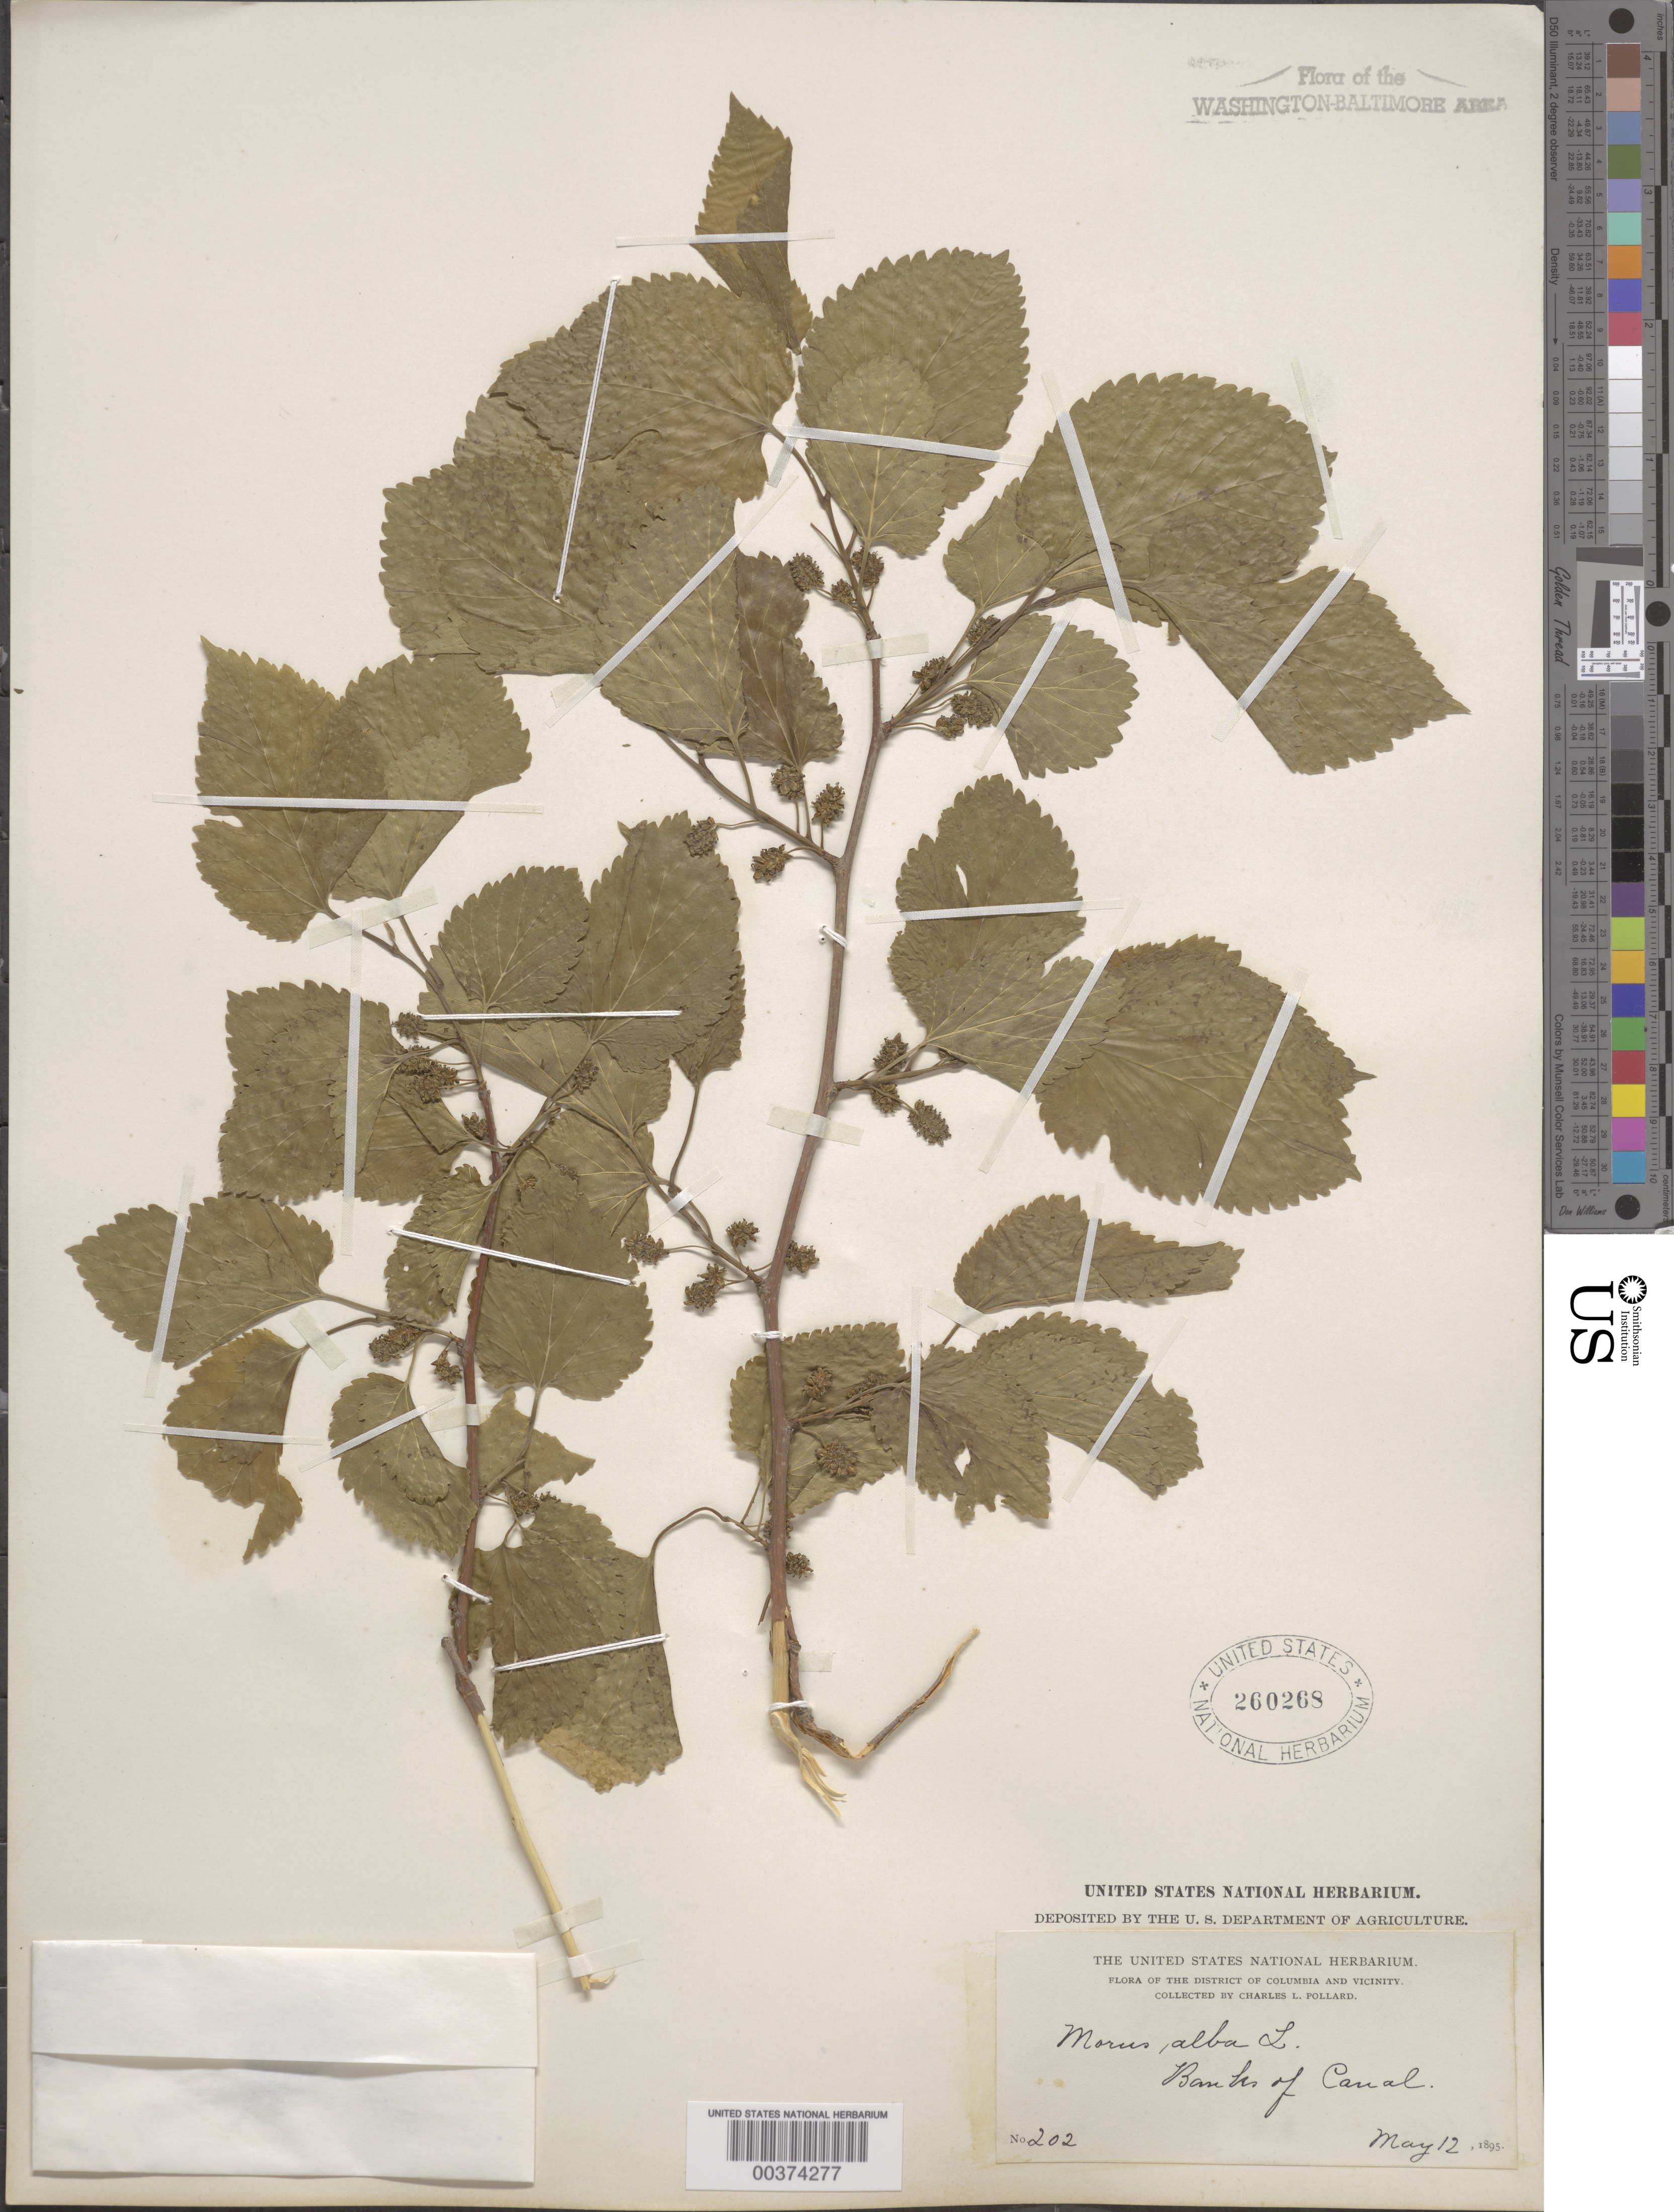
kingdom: Plantae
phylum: Tracheophyta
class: Magnoliopsida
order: Rosales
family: Moraceae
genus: Morus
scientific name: Morus alba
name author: L.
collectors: C. L. Pollard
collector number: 202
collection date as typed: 12 May 1895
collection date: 1895-05-12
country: United States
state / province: District of Columbia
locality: Banks of Canal C. and O. Canal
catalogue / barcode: US 260268